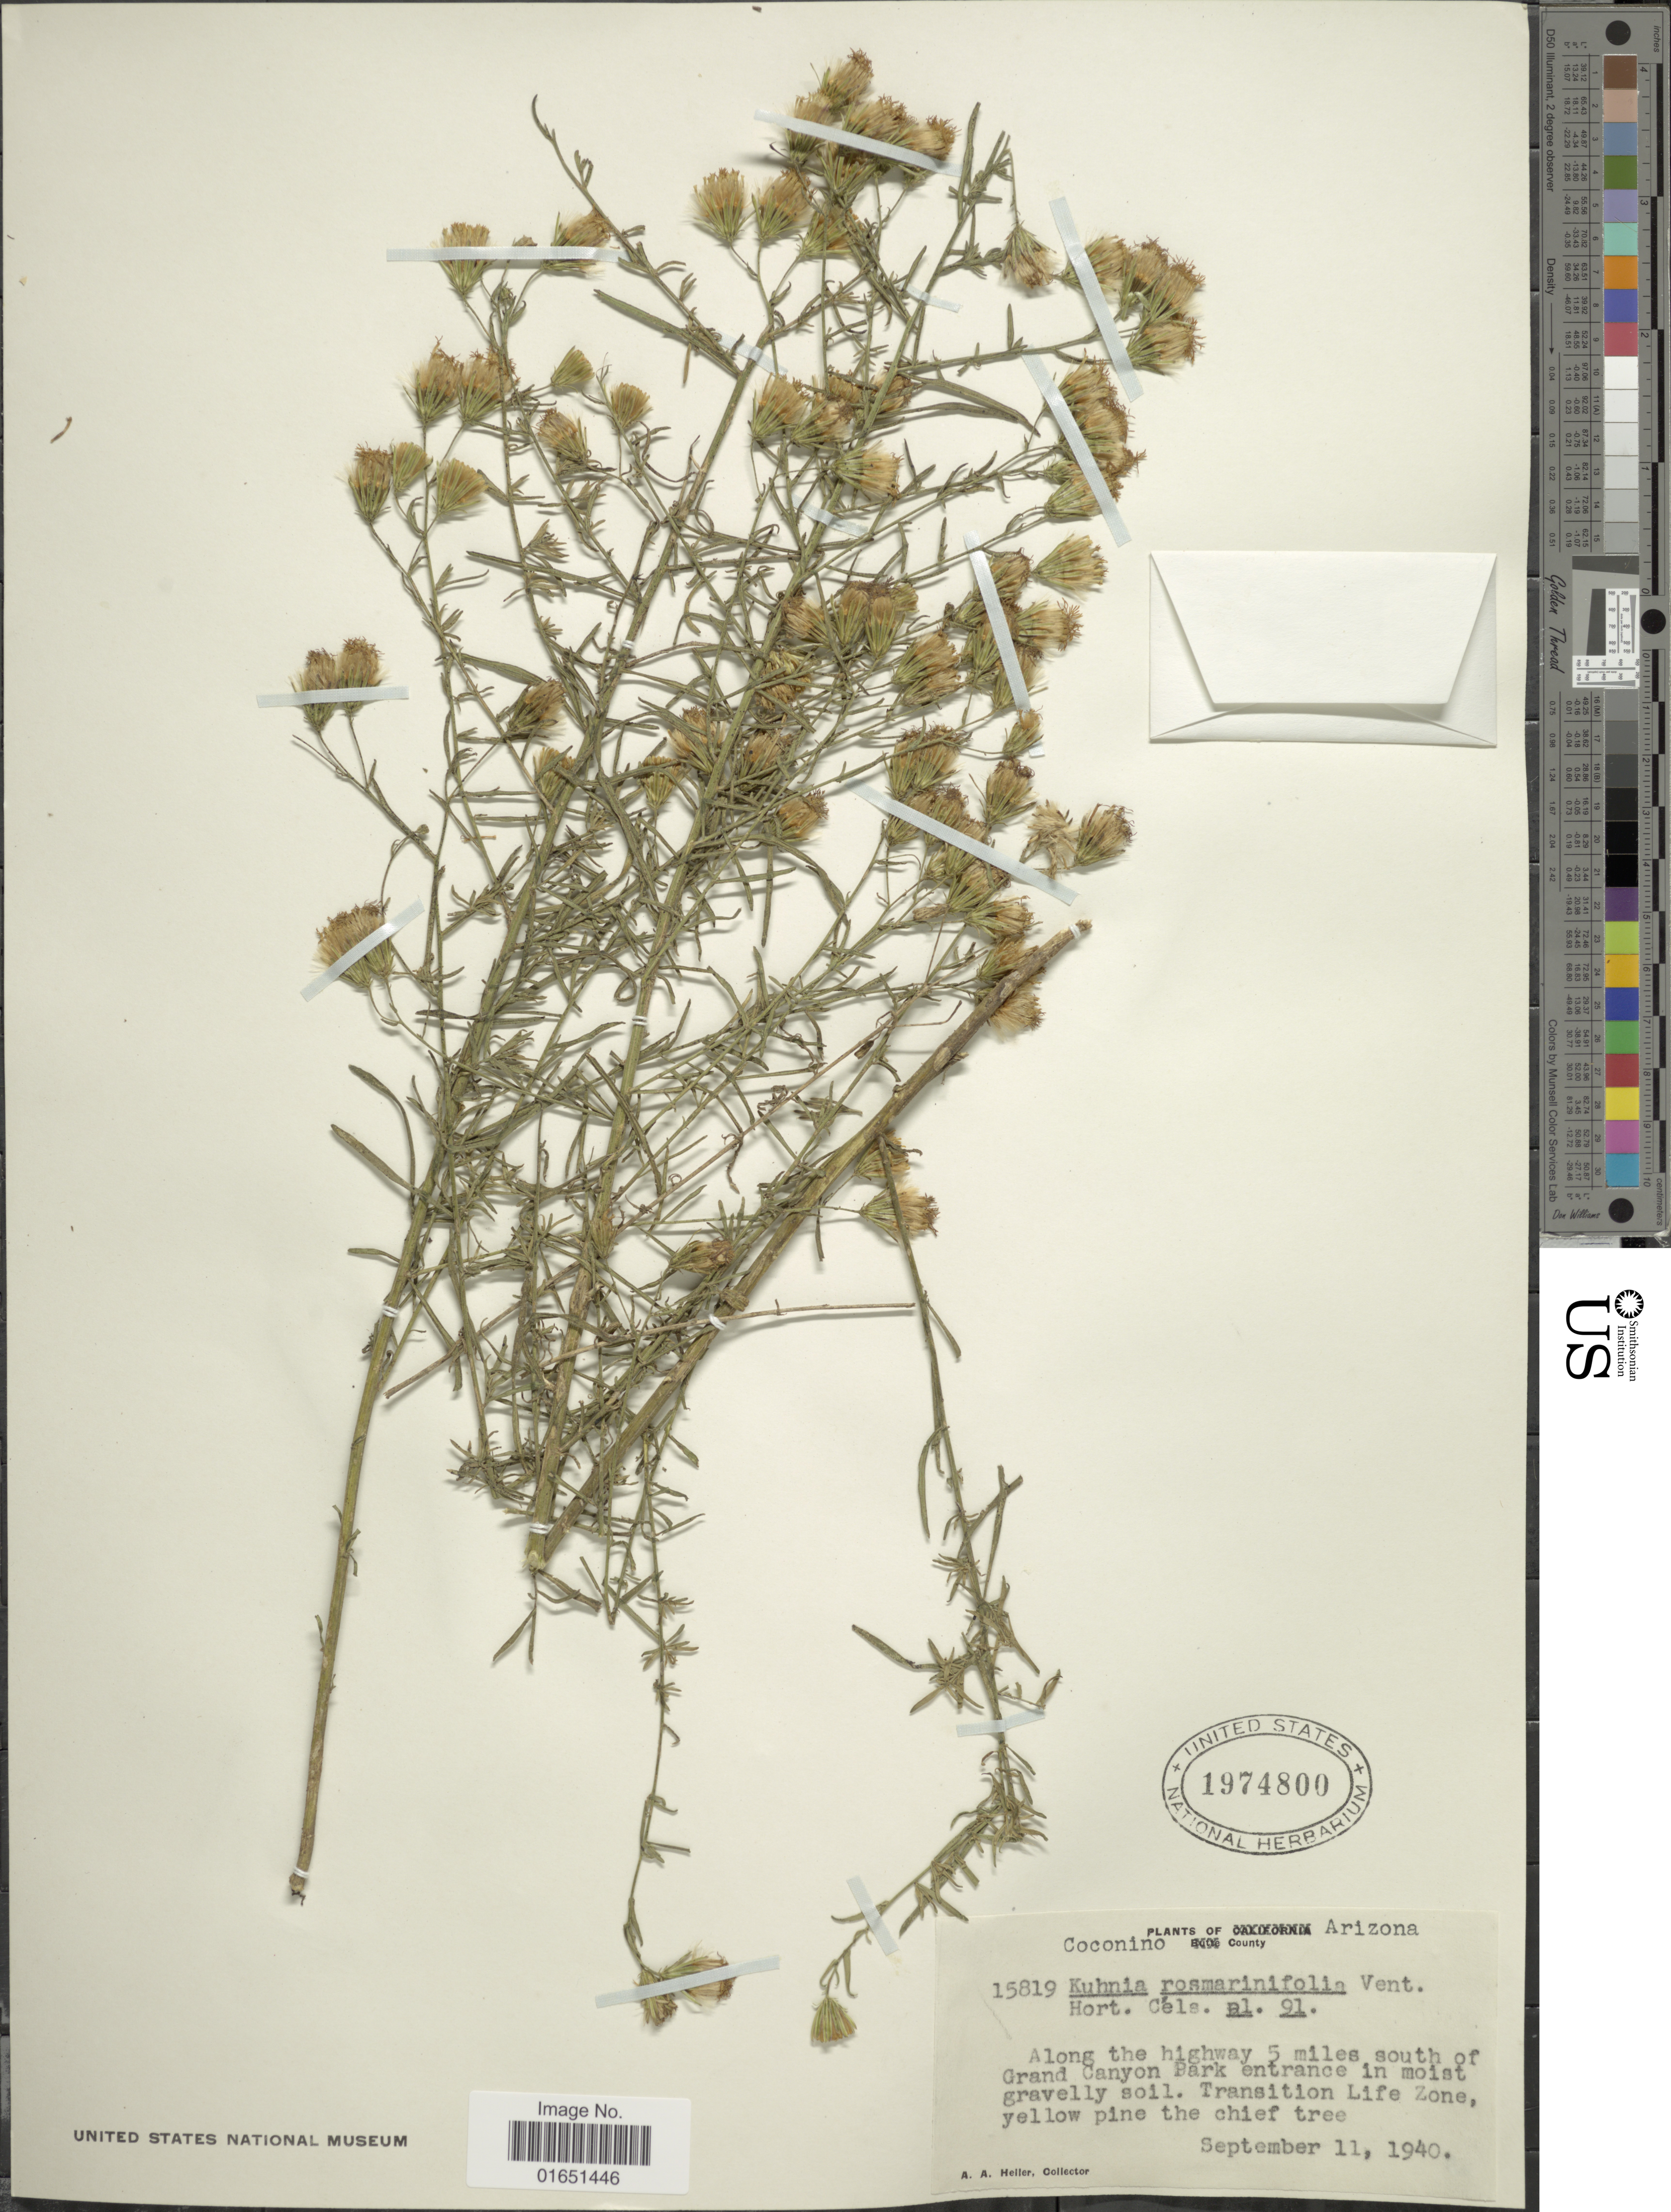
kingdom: Plantae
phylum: Tracheophyta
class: Magnoliopsida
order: Asterales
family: Asteraceae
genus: Brickellia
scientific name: Brickellia rosmarinifolia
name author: (Vent.) W.A. Weber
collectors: A. A. Heller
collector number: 15819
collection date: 1940-09-11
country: United States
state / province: Arizona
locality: Coconino, County, Along the highway 5 miles south of Grand Canyon Park entrance in moist gravelly soil. TRansition Life Zone, yellow pine the chief tree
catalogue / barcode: US 1974800